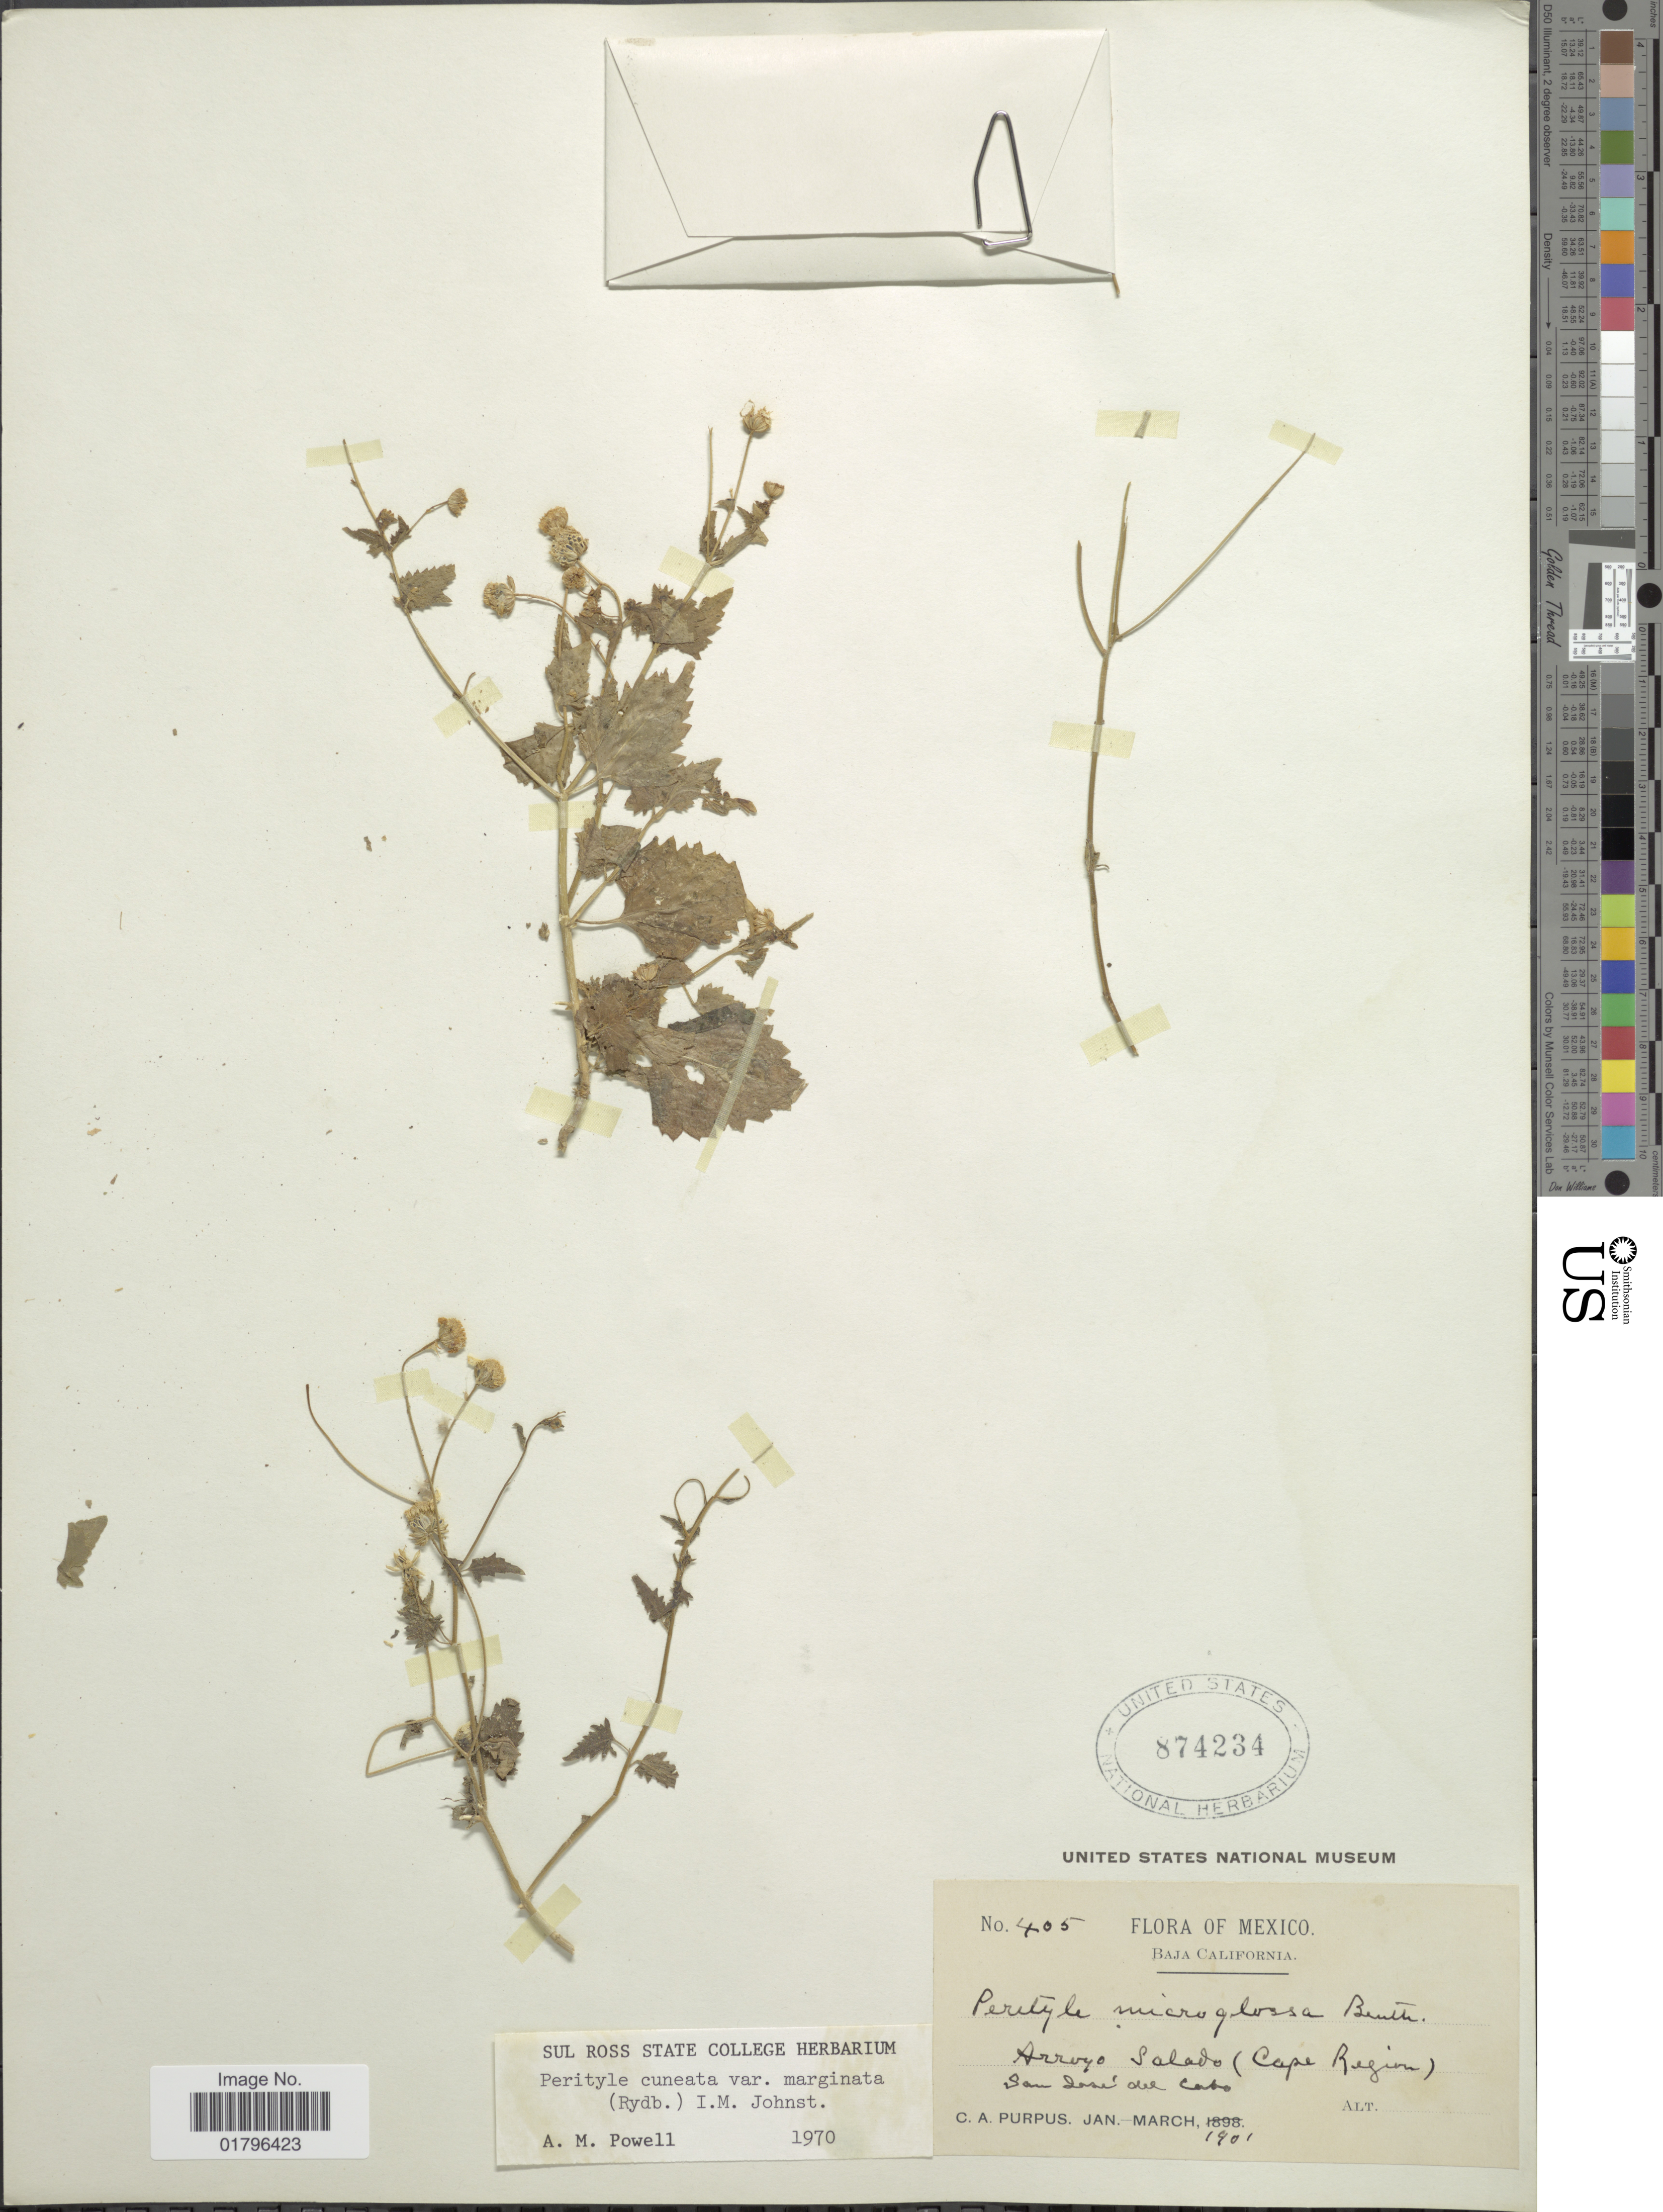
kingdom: Plantae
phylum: Tracheophyta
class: Magnoliopsida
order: Asterales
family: Asteraceae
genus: Perityle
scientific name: Perityle cuneata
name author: Brandegee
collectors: C. A. Purpus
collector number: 405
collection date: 1901-01/1901-03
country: Mexico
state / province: Baja California Sur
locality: Arroyo Salado (Cape Region), San Jose del Cabo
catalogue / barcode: US 874234